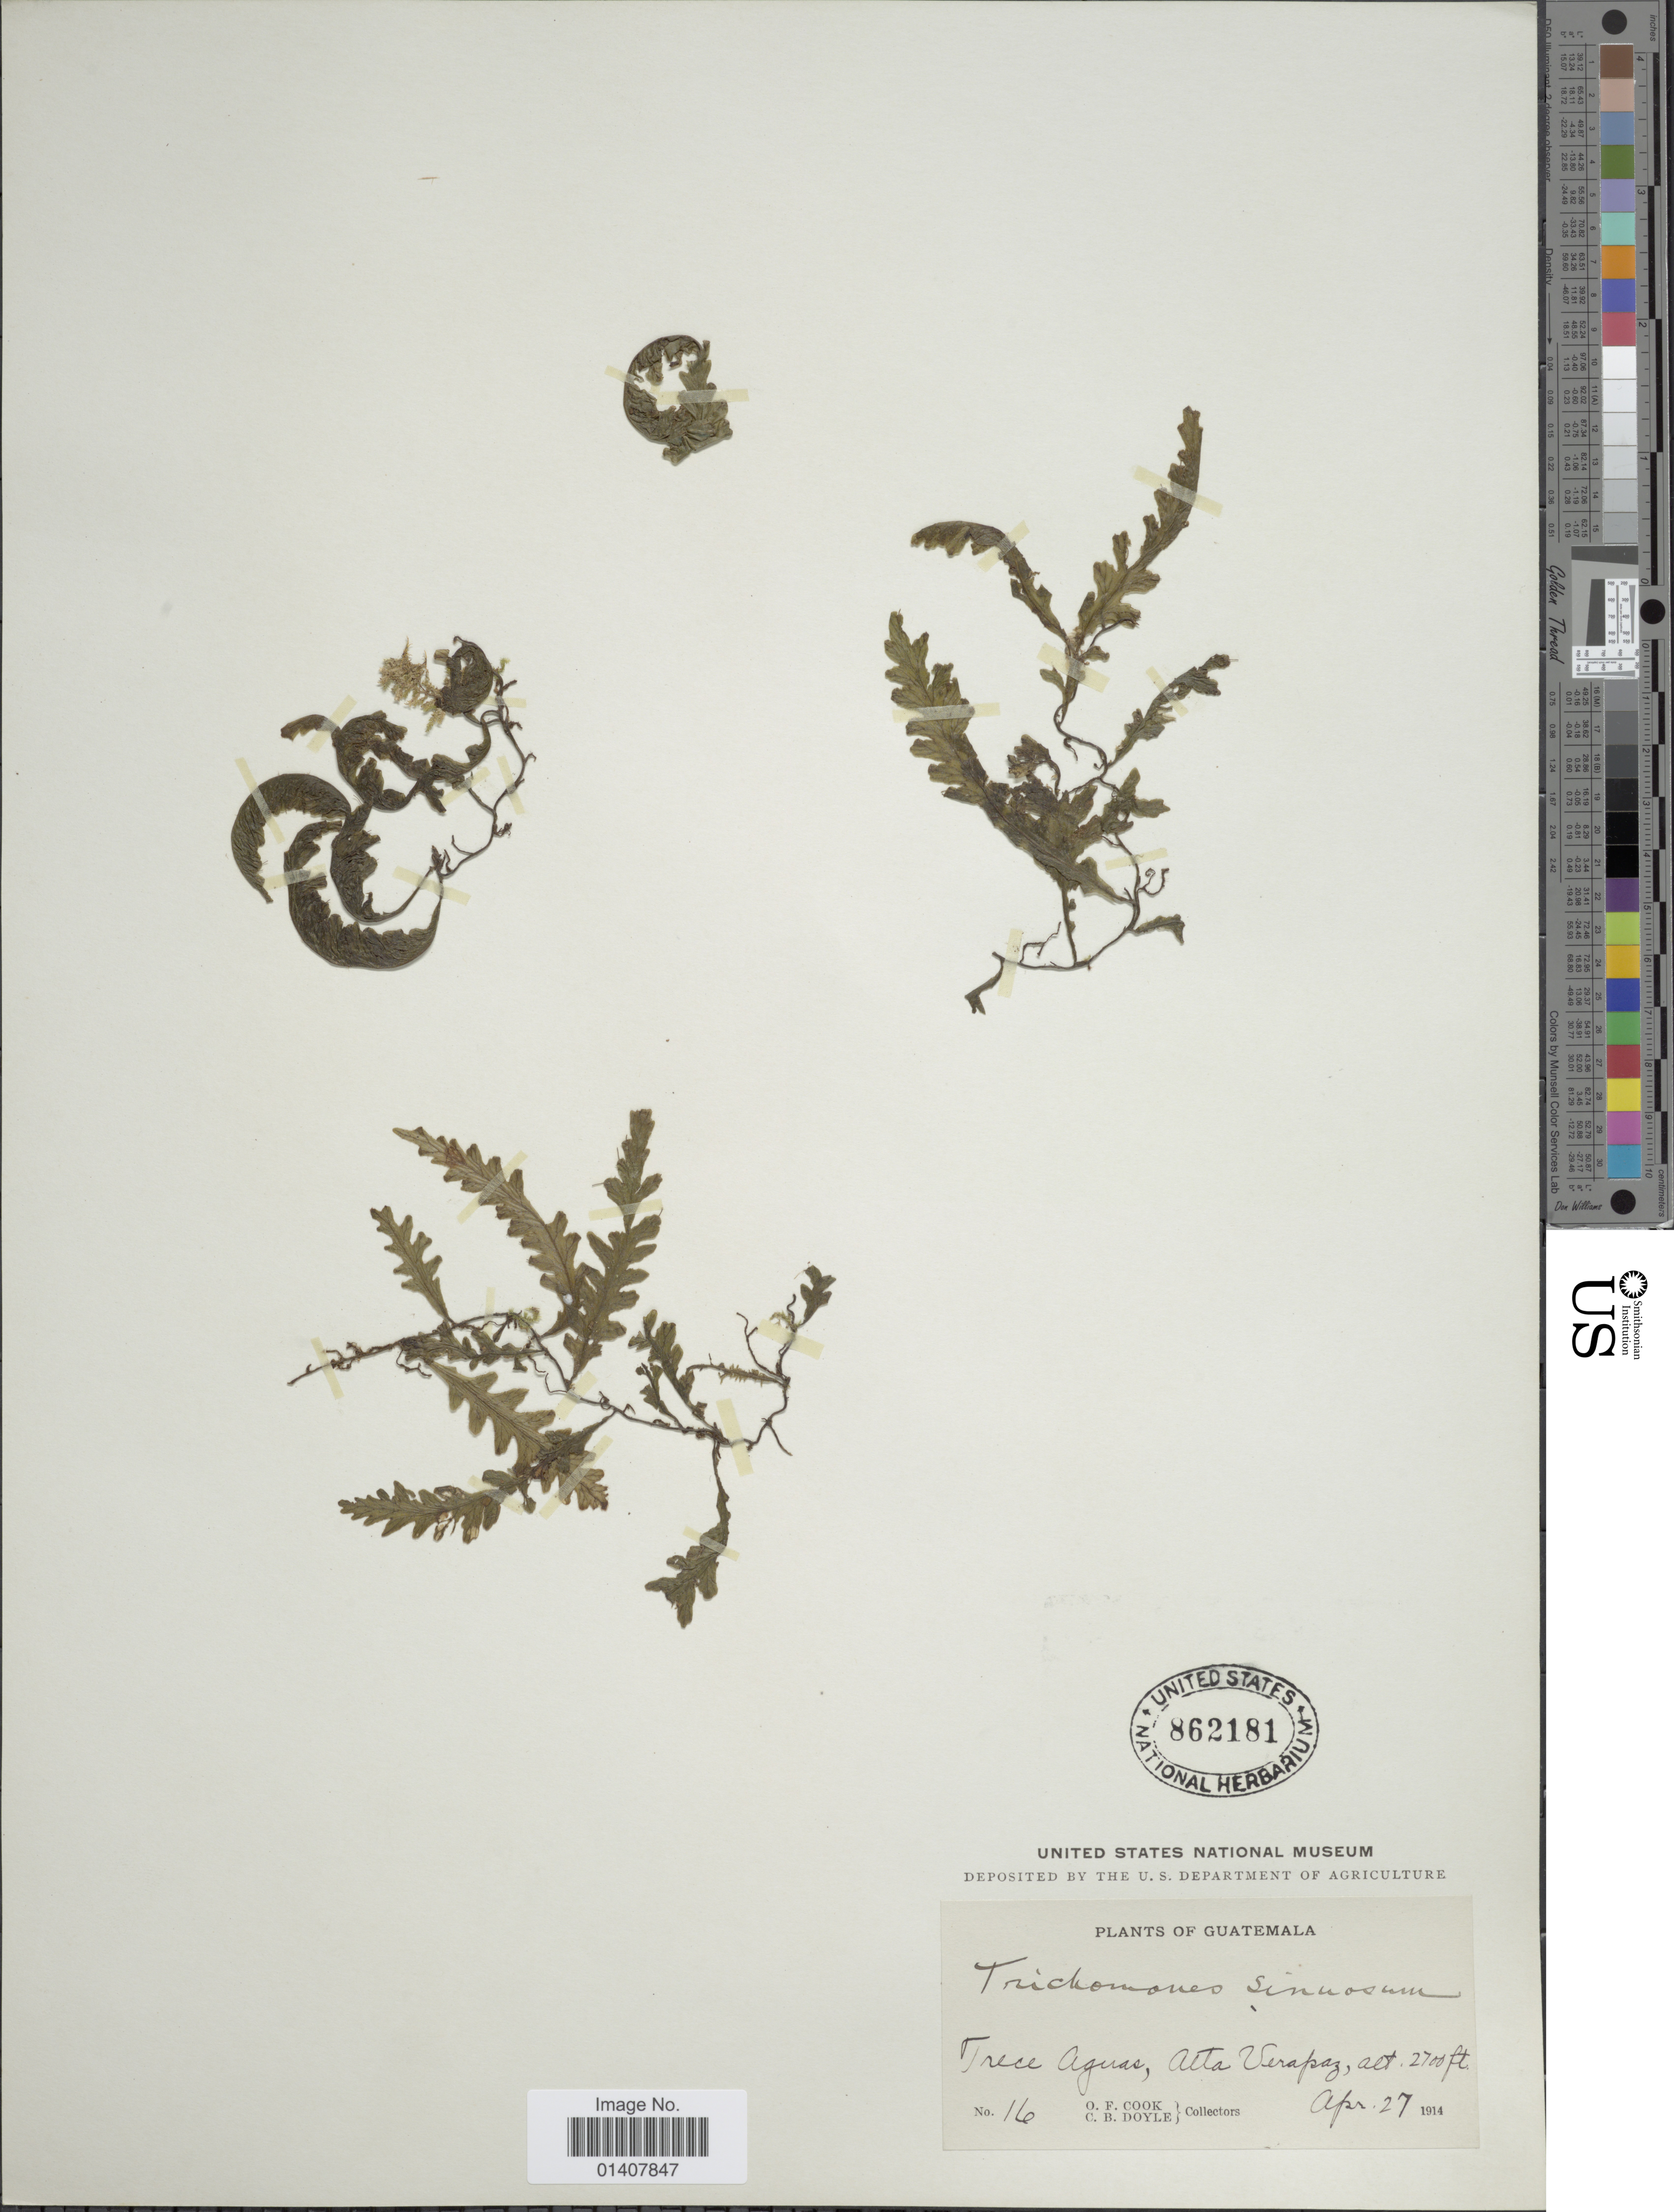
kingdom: Plantae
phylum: Tracheophyta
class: Polypodiopsida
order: Hymenophyllales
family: Hymenophyllaceae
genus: Trichomanes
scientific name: Trichomanes polypodioides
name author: L.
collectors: O. F. Cook & C. Doyle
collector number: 16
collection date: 1914-04-27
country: Guatemala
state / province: Alta Verapaz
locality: Trece Aguas, Alta Verapaz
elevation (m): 823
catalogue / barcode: US 862181